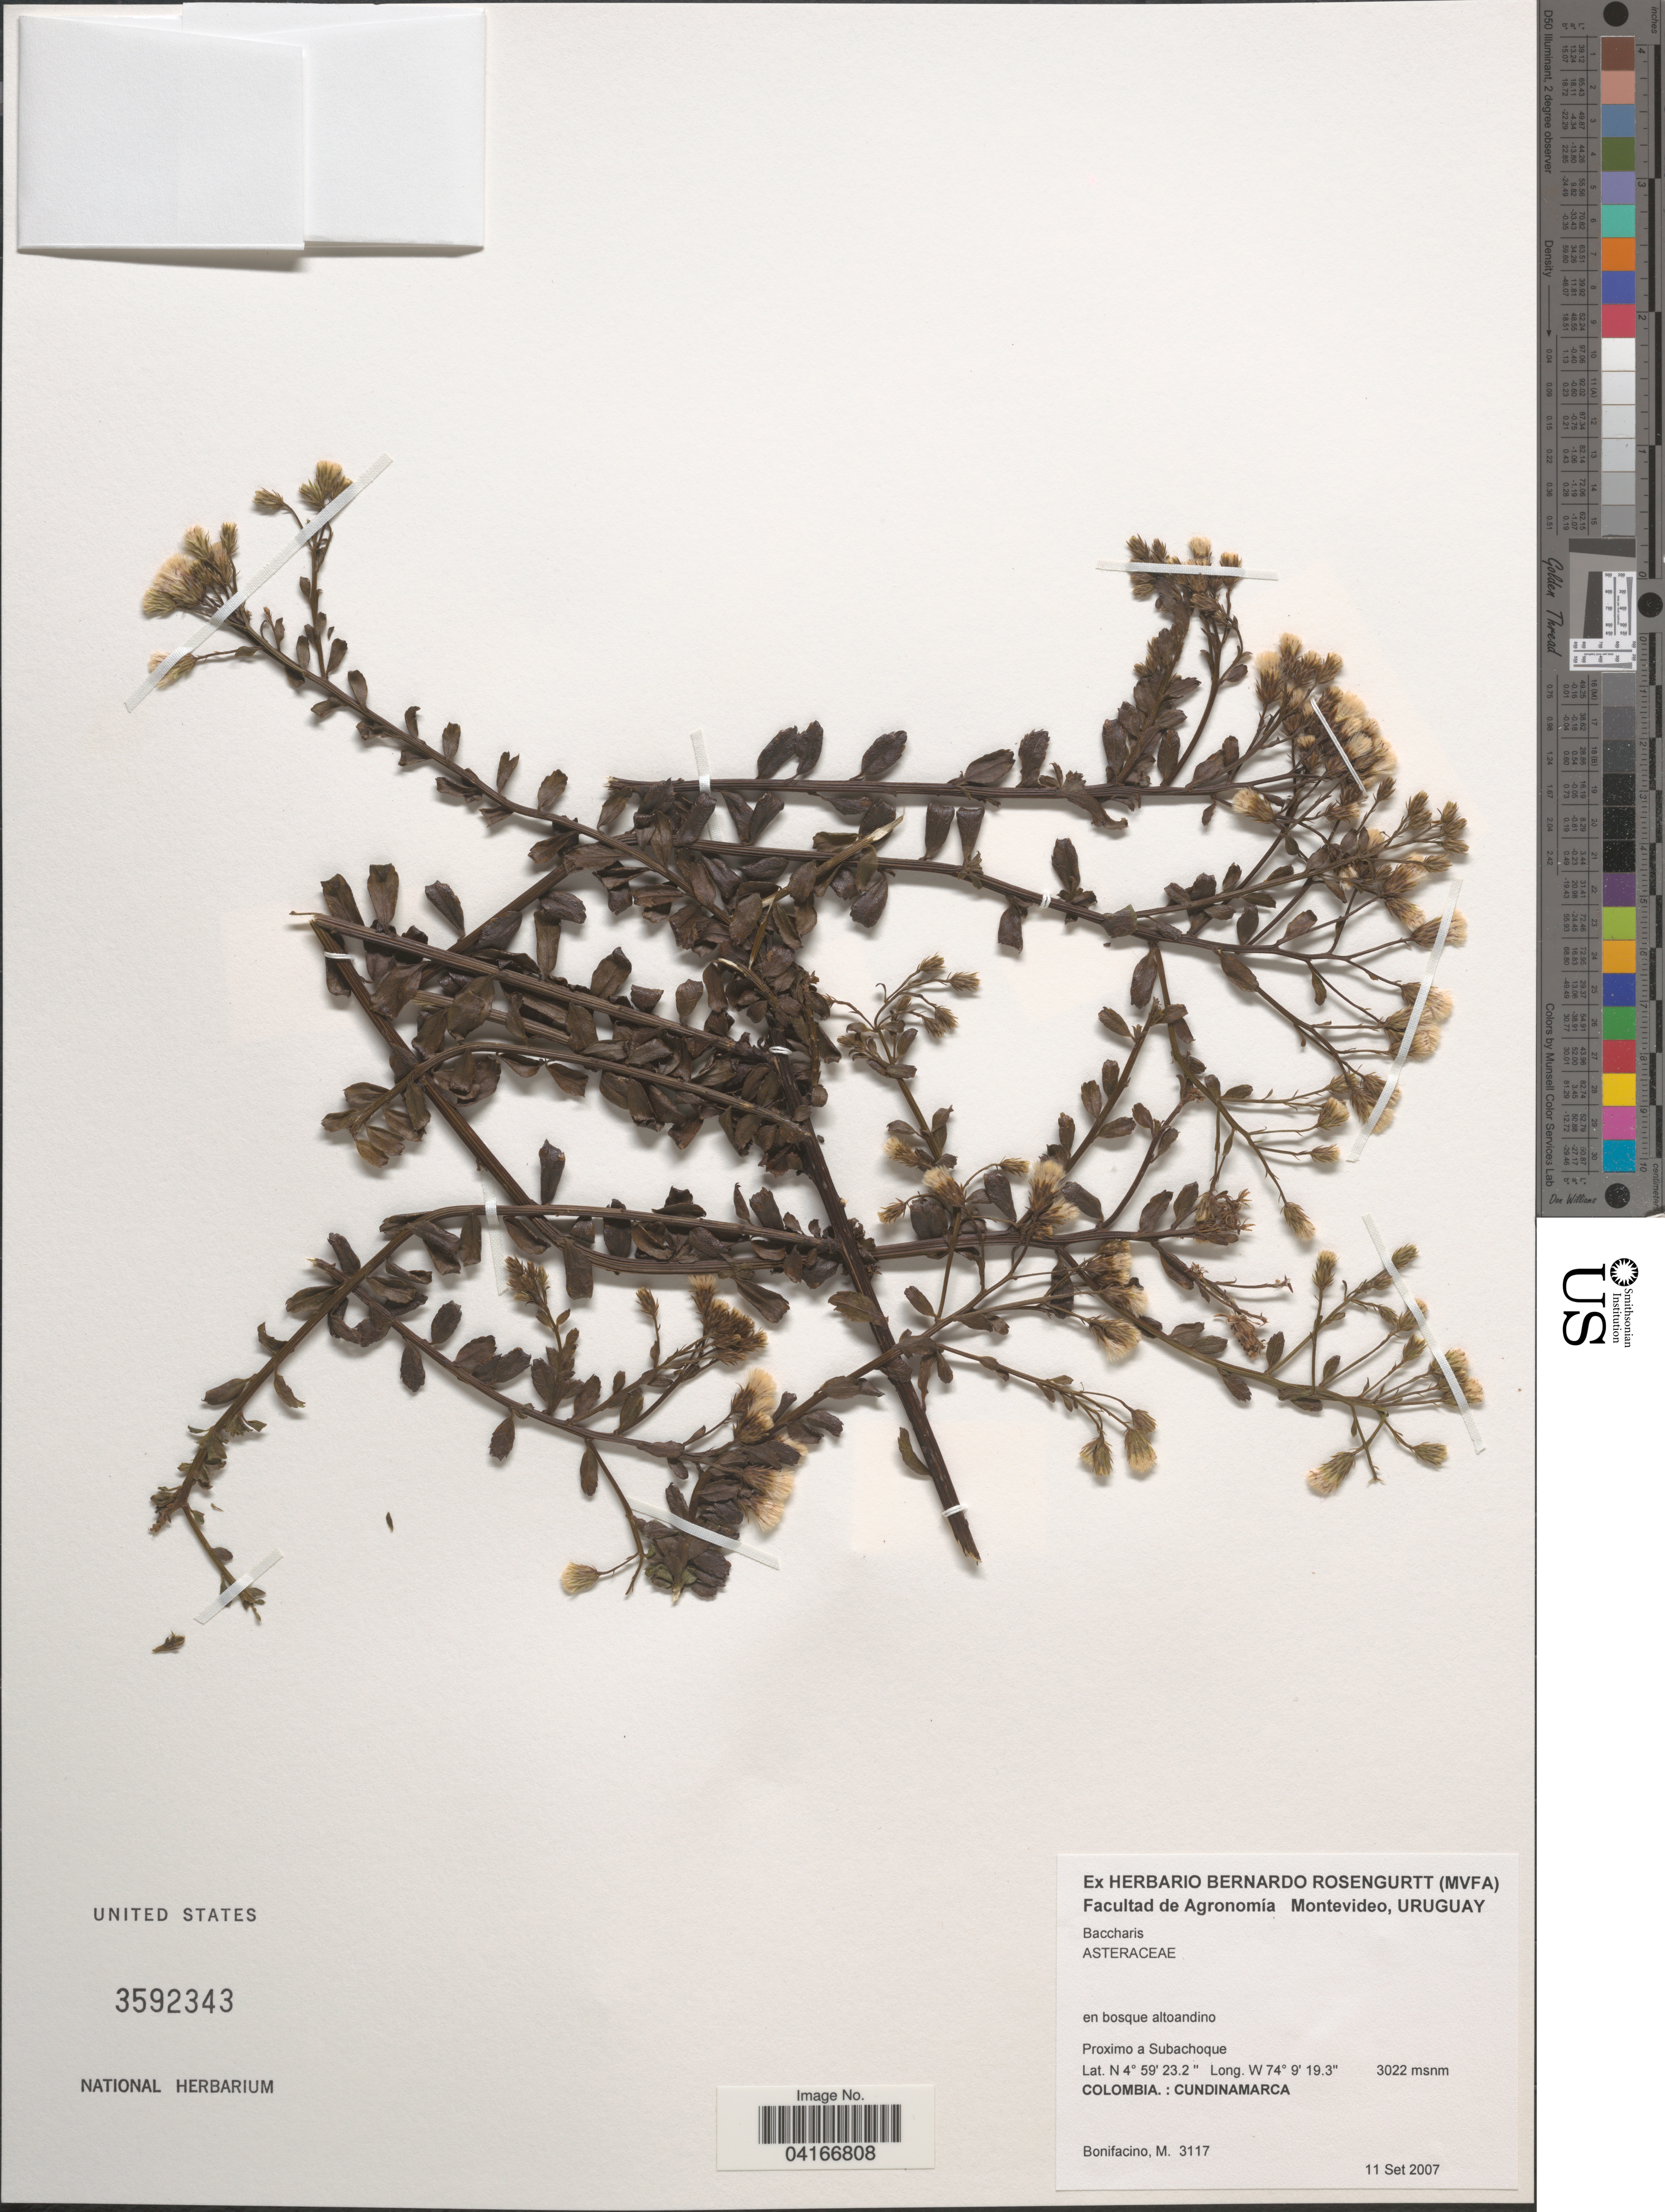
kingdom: Plantae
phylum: Tracheophyta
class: Magnoliopsida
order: Asterales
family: Asteraceae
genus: Baccharis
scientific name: Baccharis sp.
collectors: M. Bonifacino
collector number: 3117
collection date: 2007-09-11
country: Colombia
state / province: Cundinamarca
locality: Proximo a Subachoque.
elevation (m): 3022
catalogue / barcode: US 3592343